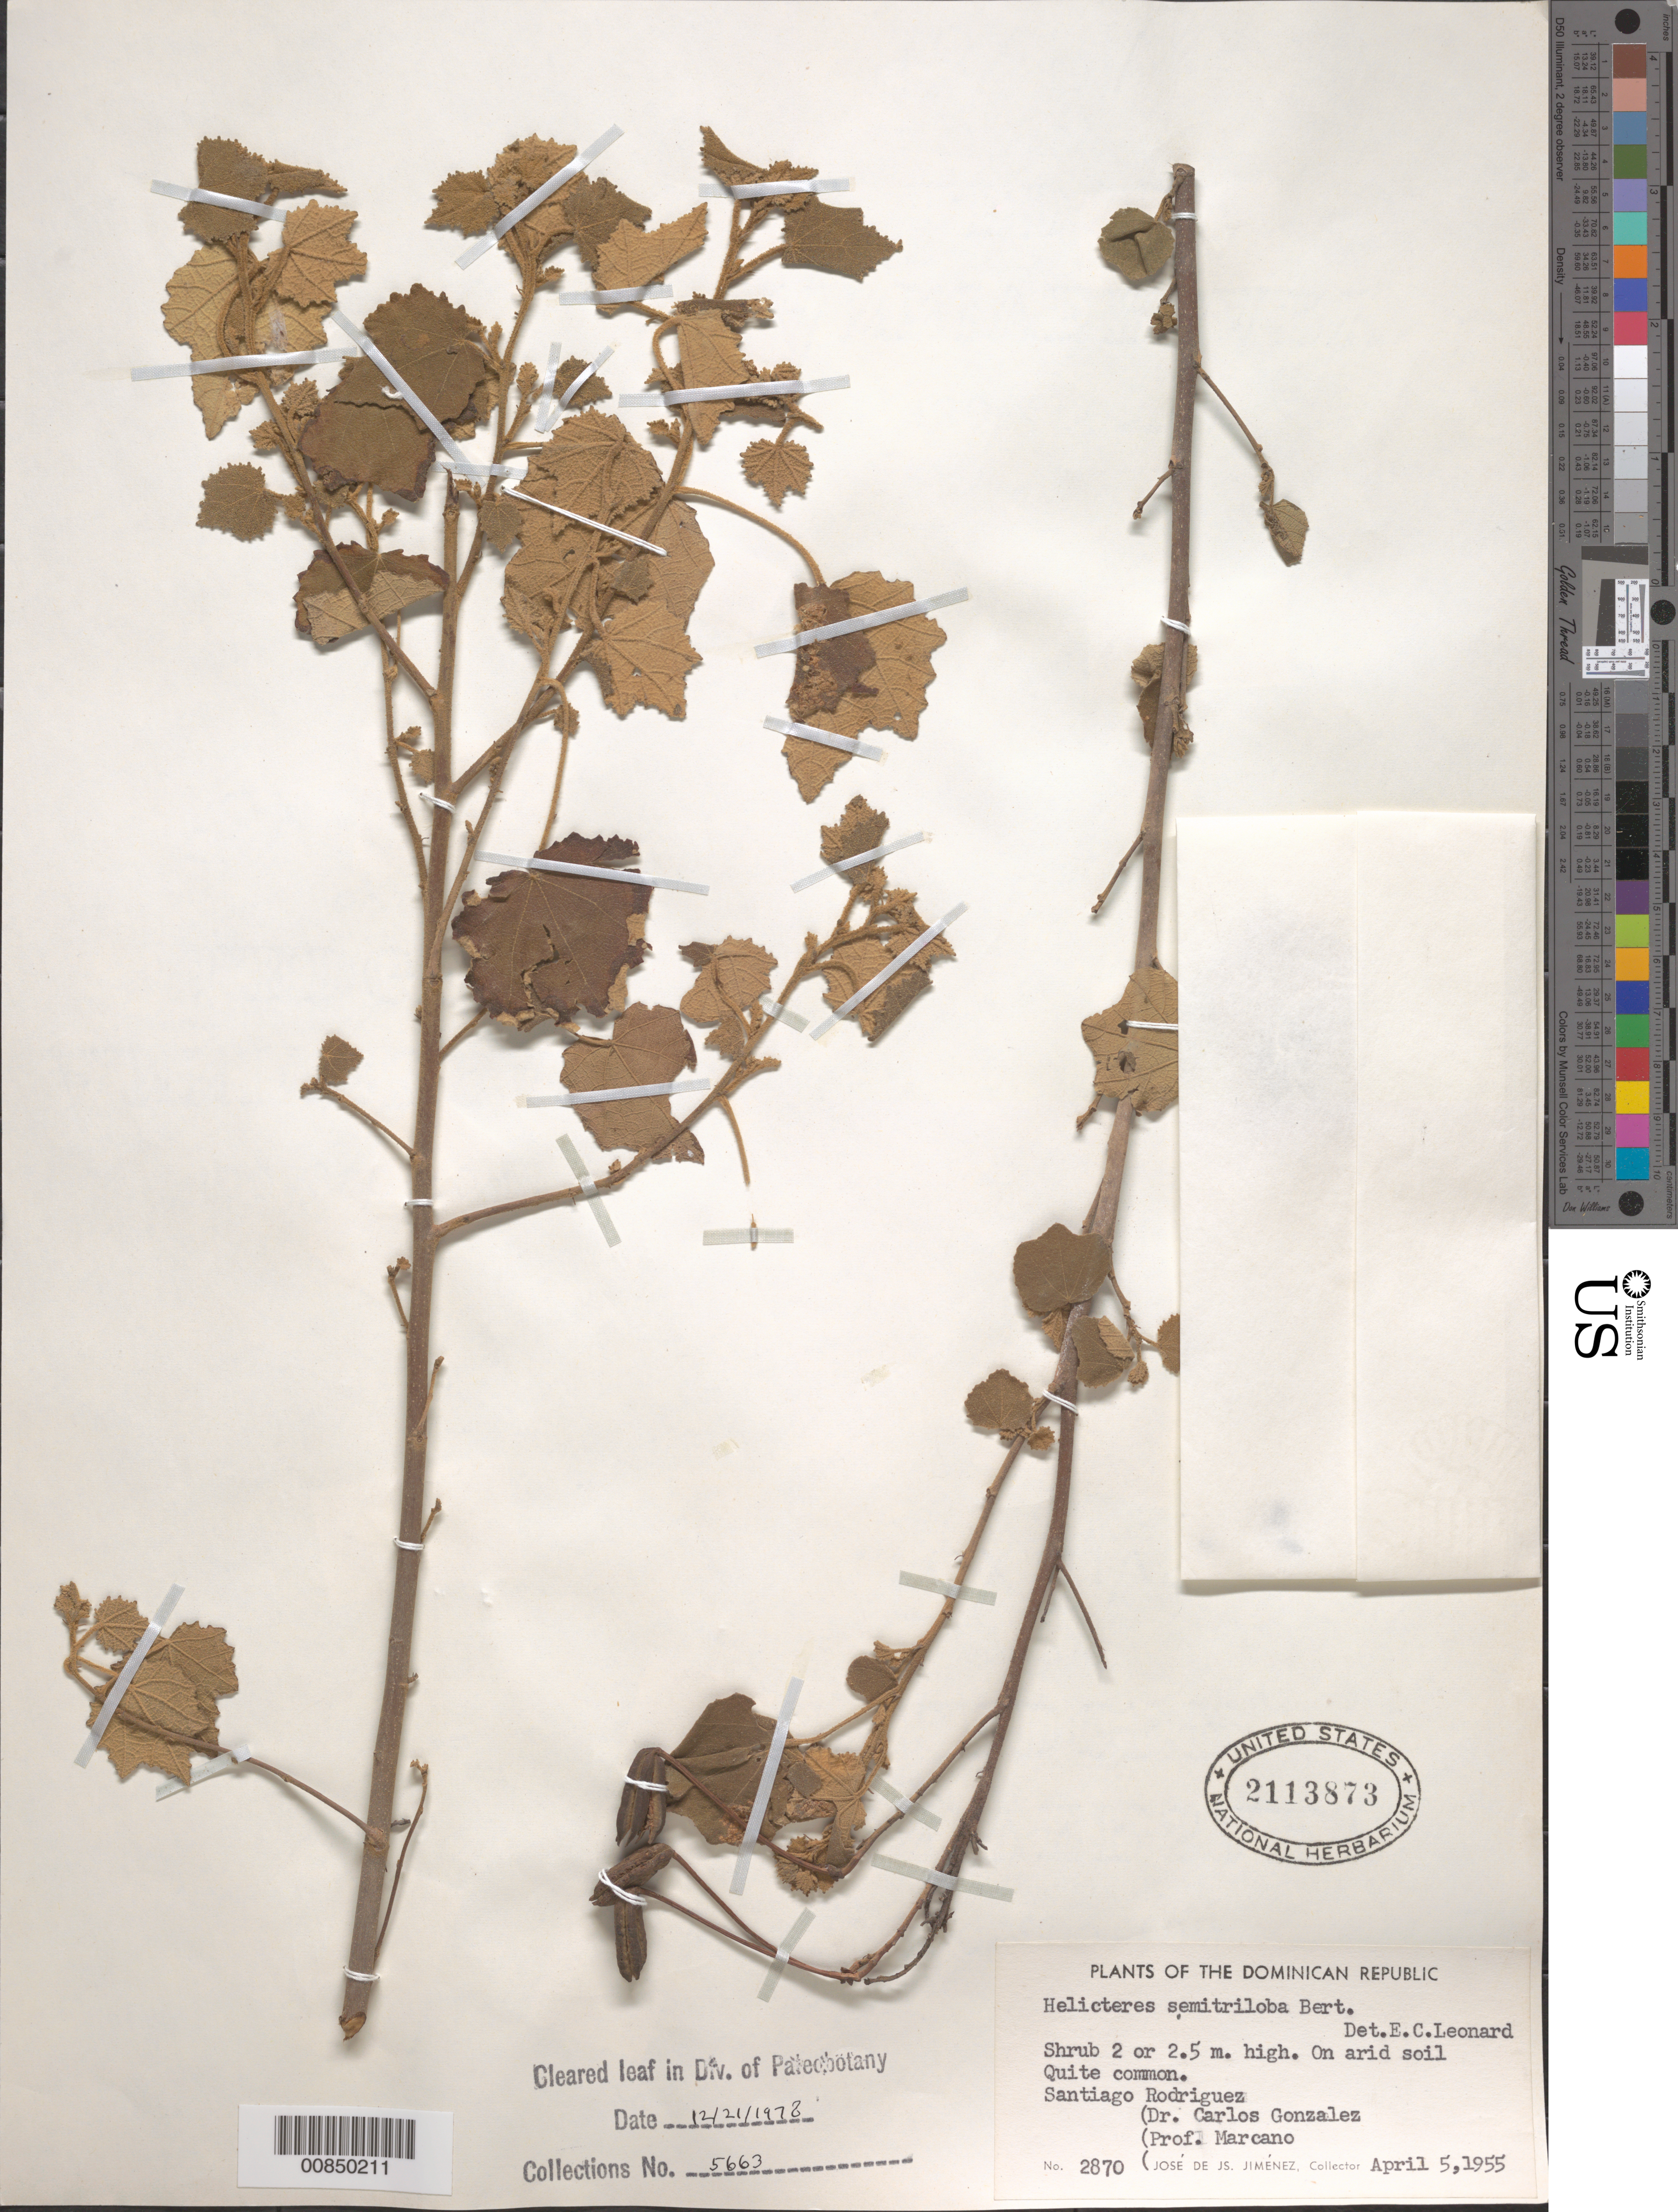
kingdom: Plantae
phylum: Tracheophyta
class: Magnoliopsida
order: Malvales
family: Malvaceae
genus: Helicteres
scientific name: Helicteres semitriloba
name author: Bertero ex DC.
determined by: Leonard, Emery C., (US)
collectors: J. J. Jiménez Almonte, E. J. Marcano F. & C. Gonzalez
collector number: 2870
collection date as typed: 05 Apr 1955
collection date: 1955-04-05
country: Dominican Republic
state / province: Santiago Rodríguez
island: Hispaniola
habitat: On arid soil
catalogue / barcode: US 2113873